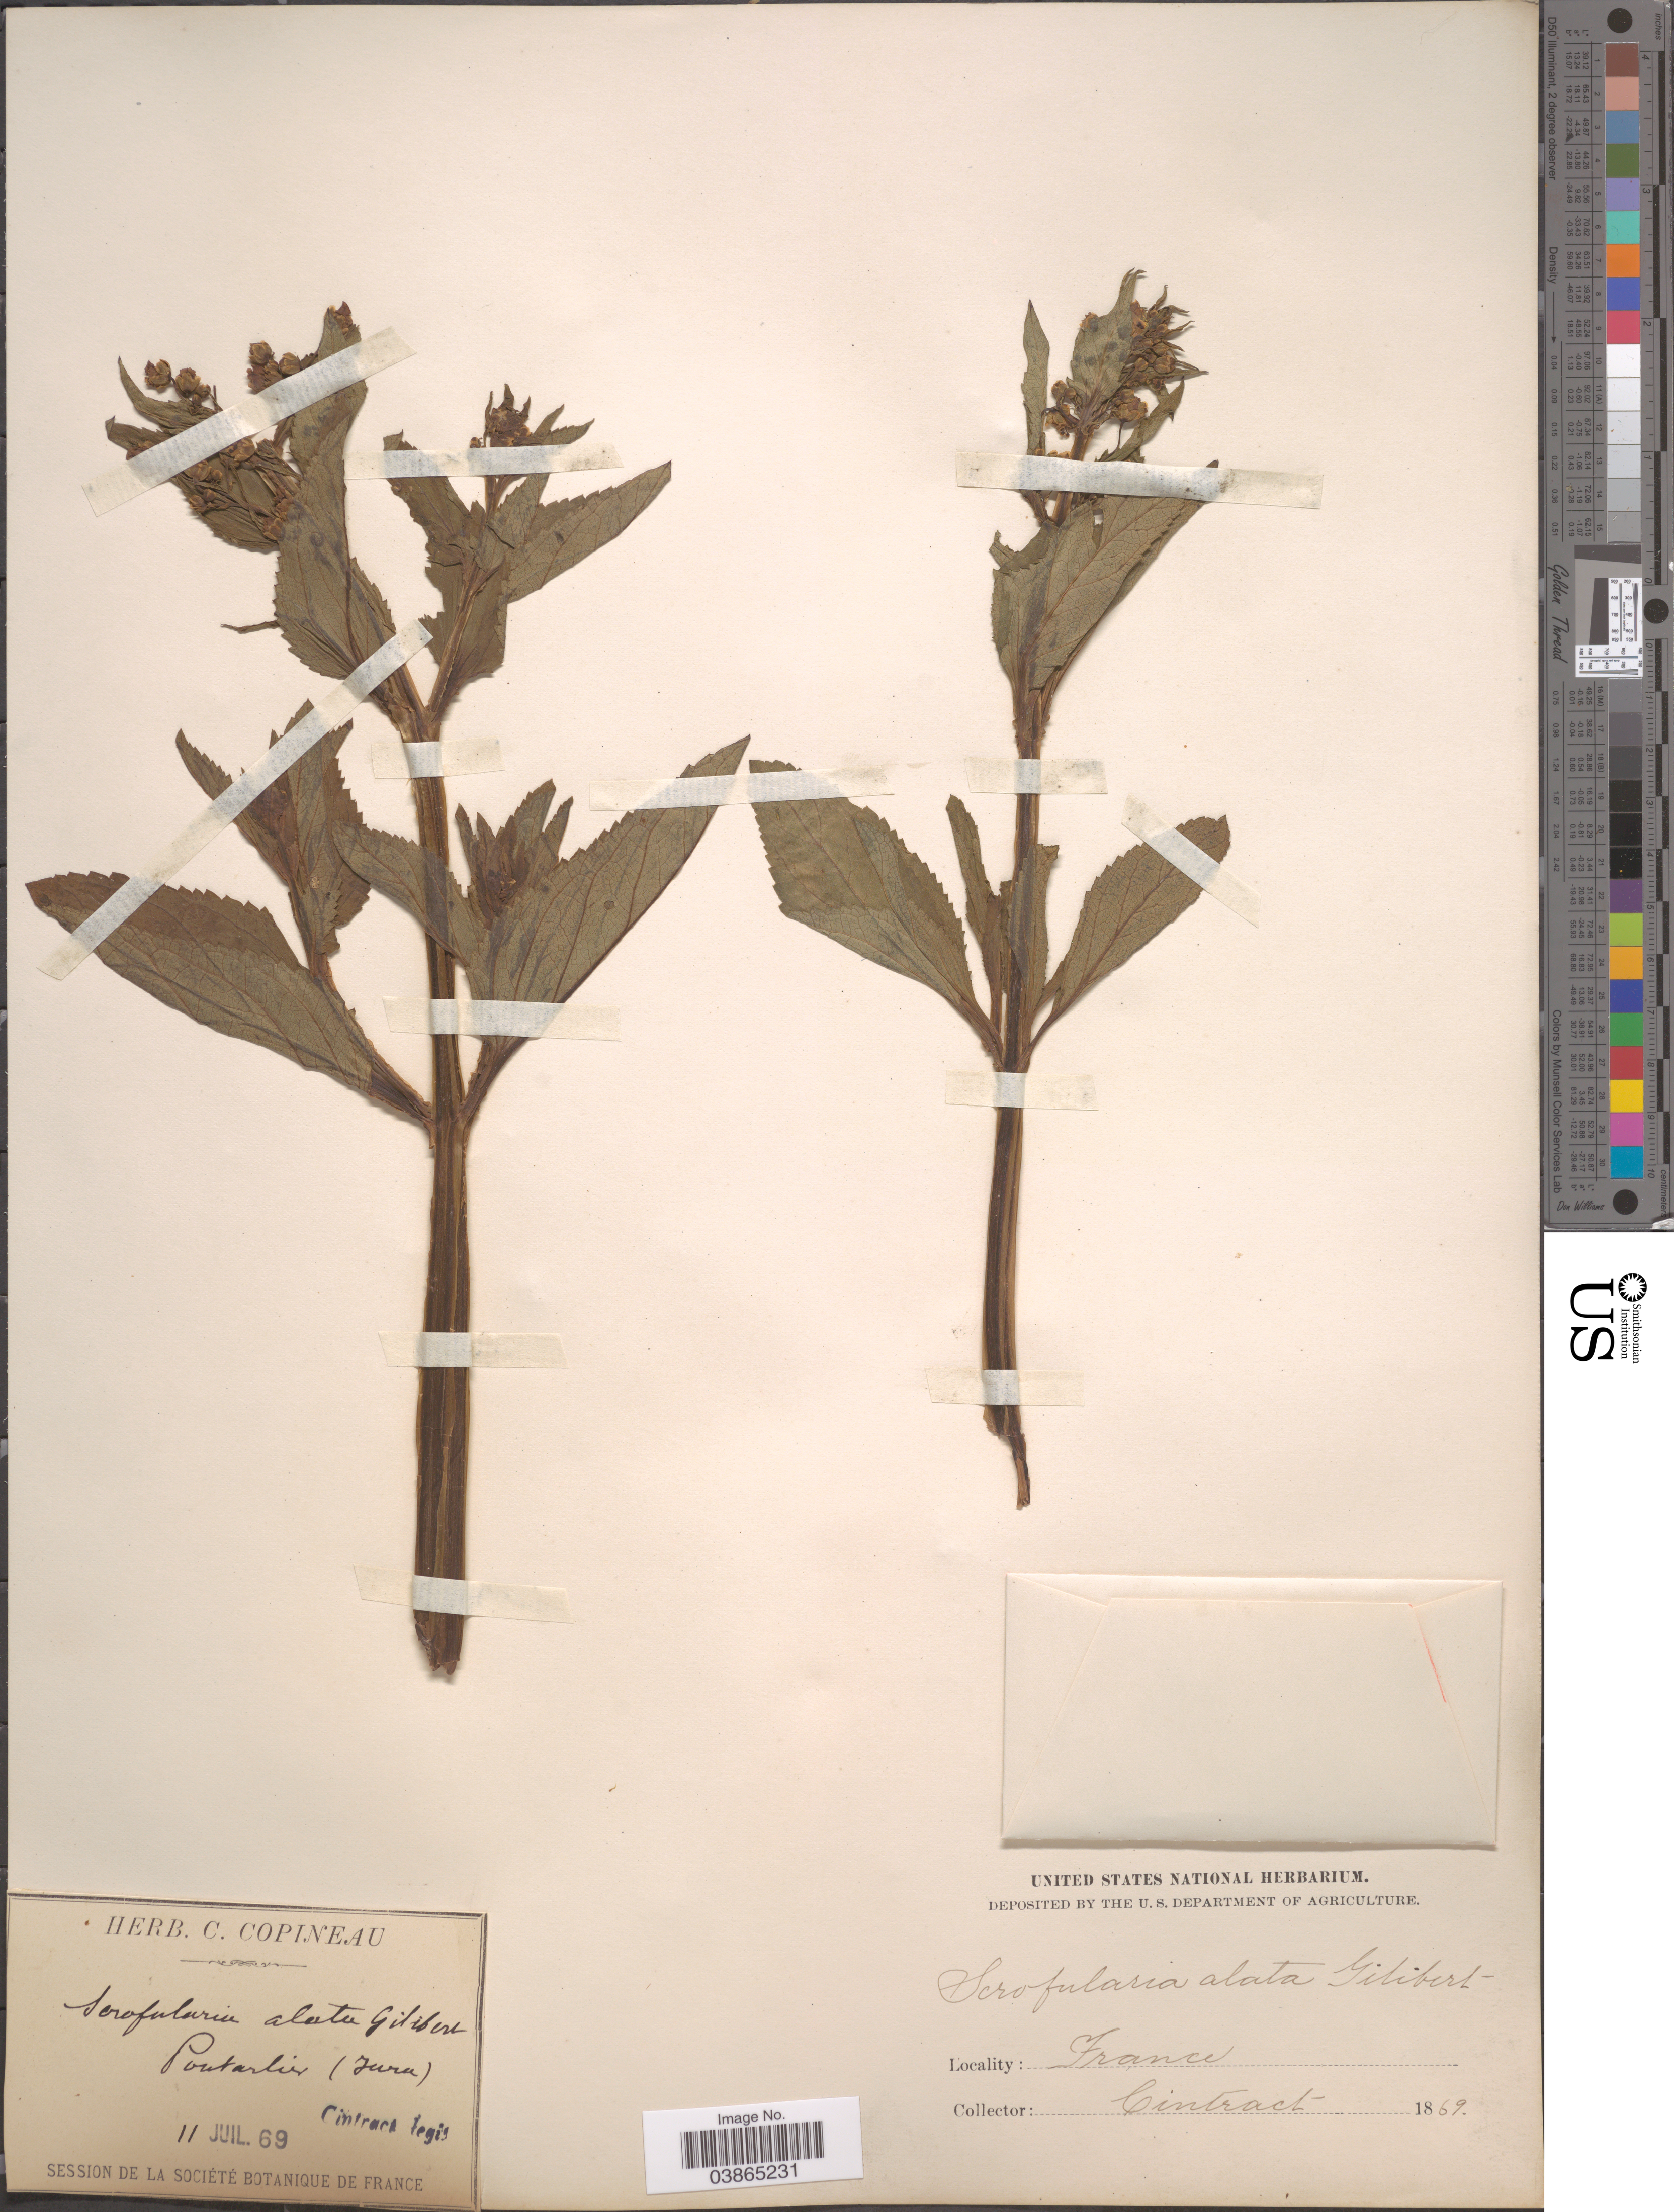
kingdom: Plantae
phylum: Tracheophyta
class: Magnoliopsida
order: Lamiales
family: Scrophulariaceae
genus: Scrophularia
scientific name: Scrophularia alata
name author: A. Gray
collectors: Cintract, --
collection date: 1869-07-11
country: France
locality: Pontarlier (Jura).